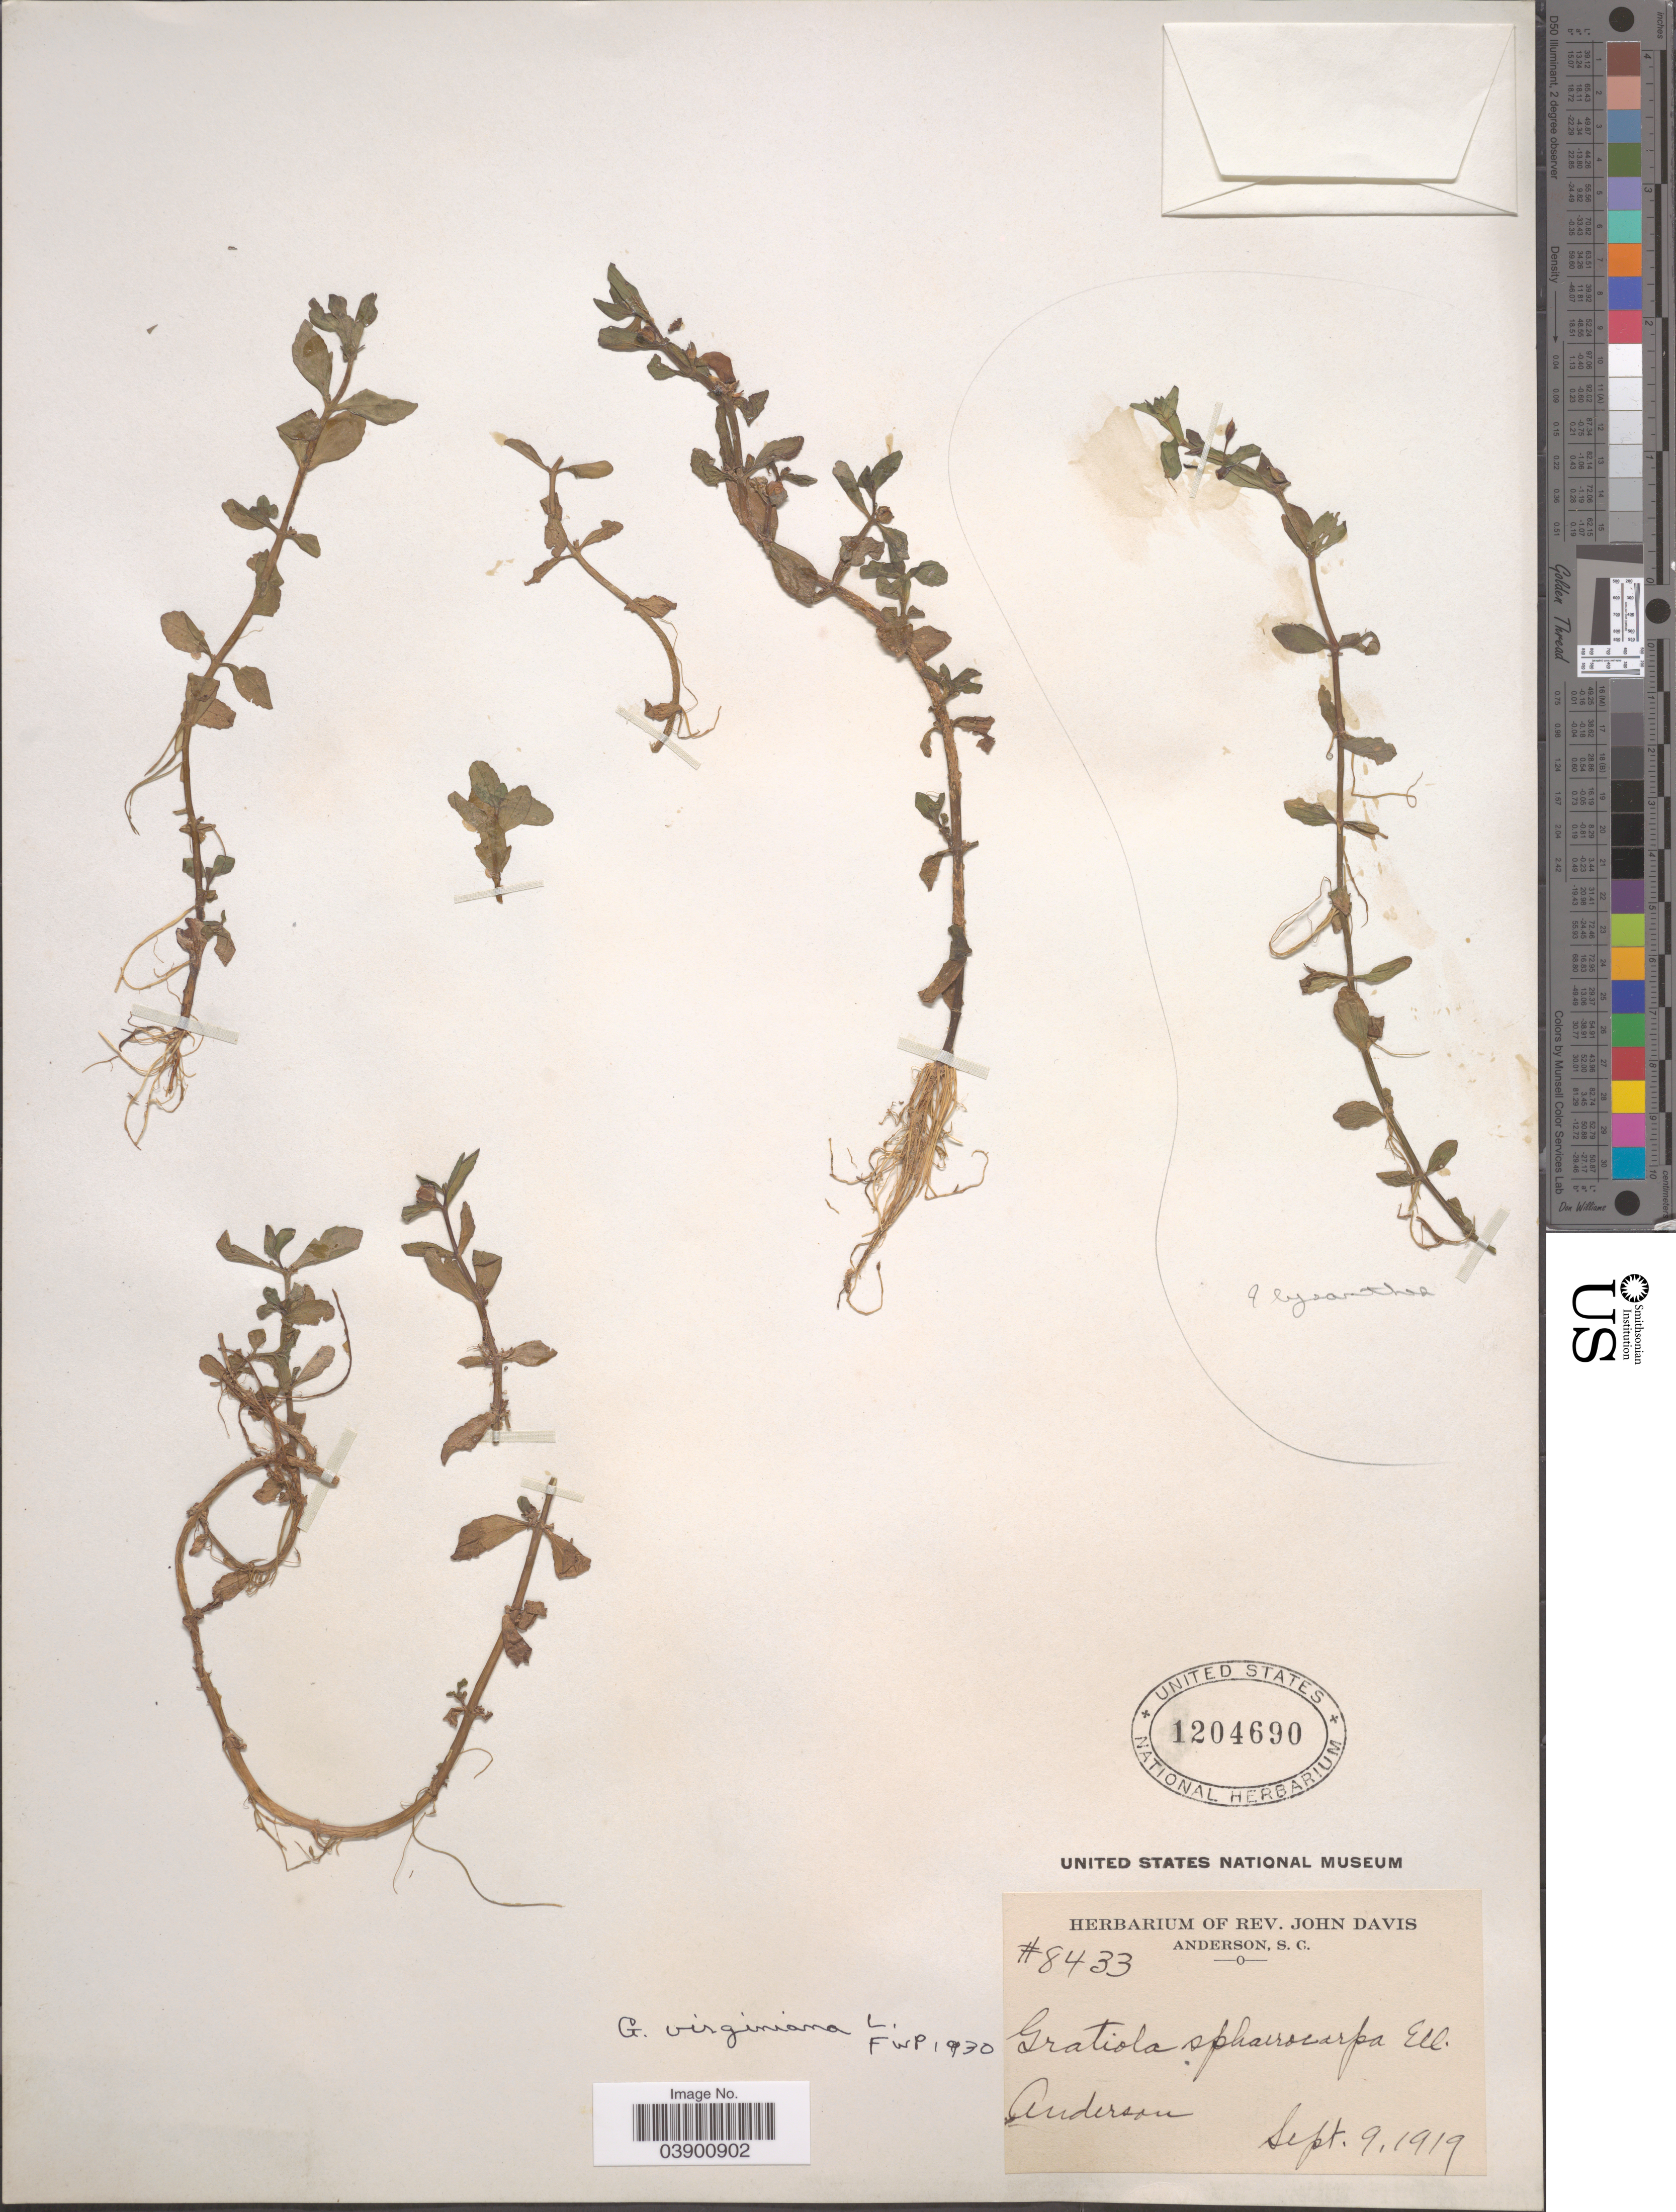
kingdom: Plantae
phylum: Tracheophyta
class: Magnoliopsida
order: Lamiales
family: Plantaginaceae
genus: Gratiola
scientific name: Gratiola virginiana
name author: L.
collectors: J. Davis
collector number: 8433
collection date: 1919-09-09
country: United States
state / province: South Carolina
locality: Anderson.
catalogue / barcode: US 1204690